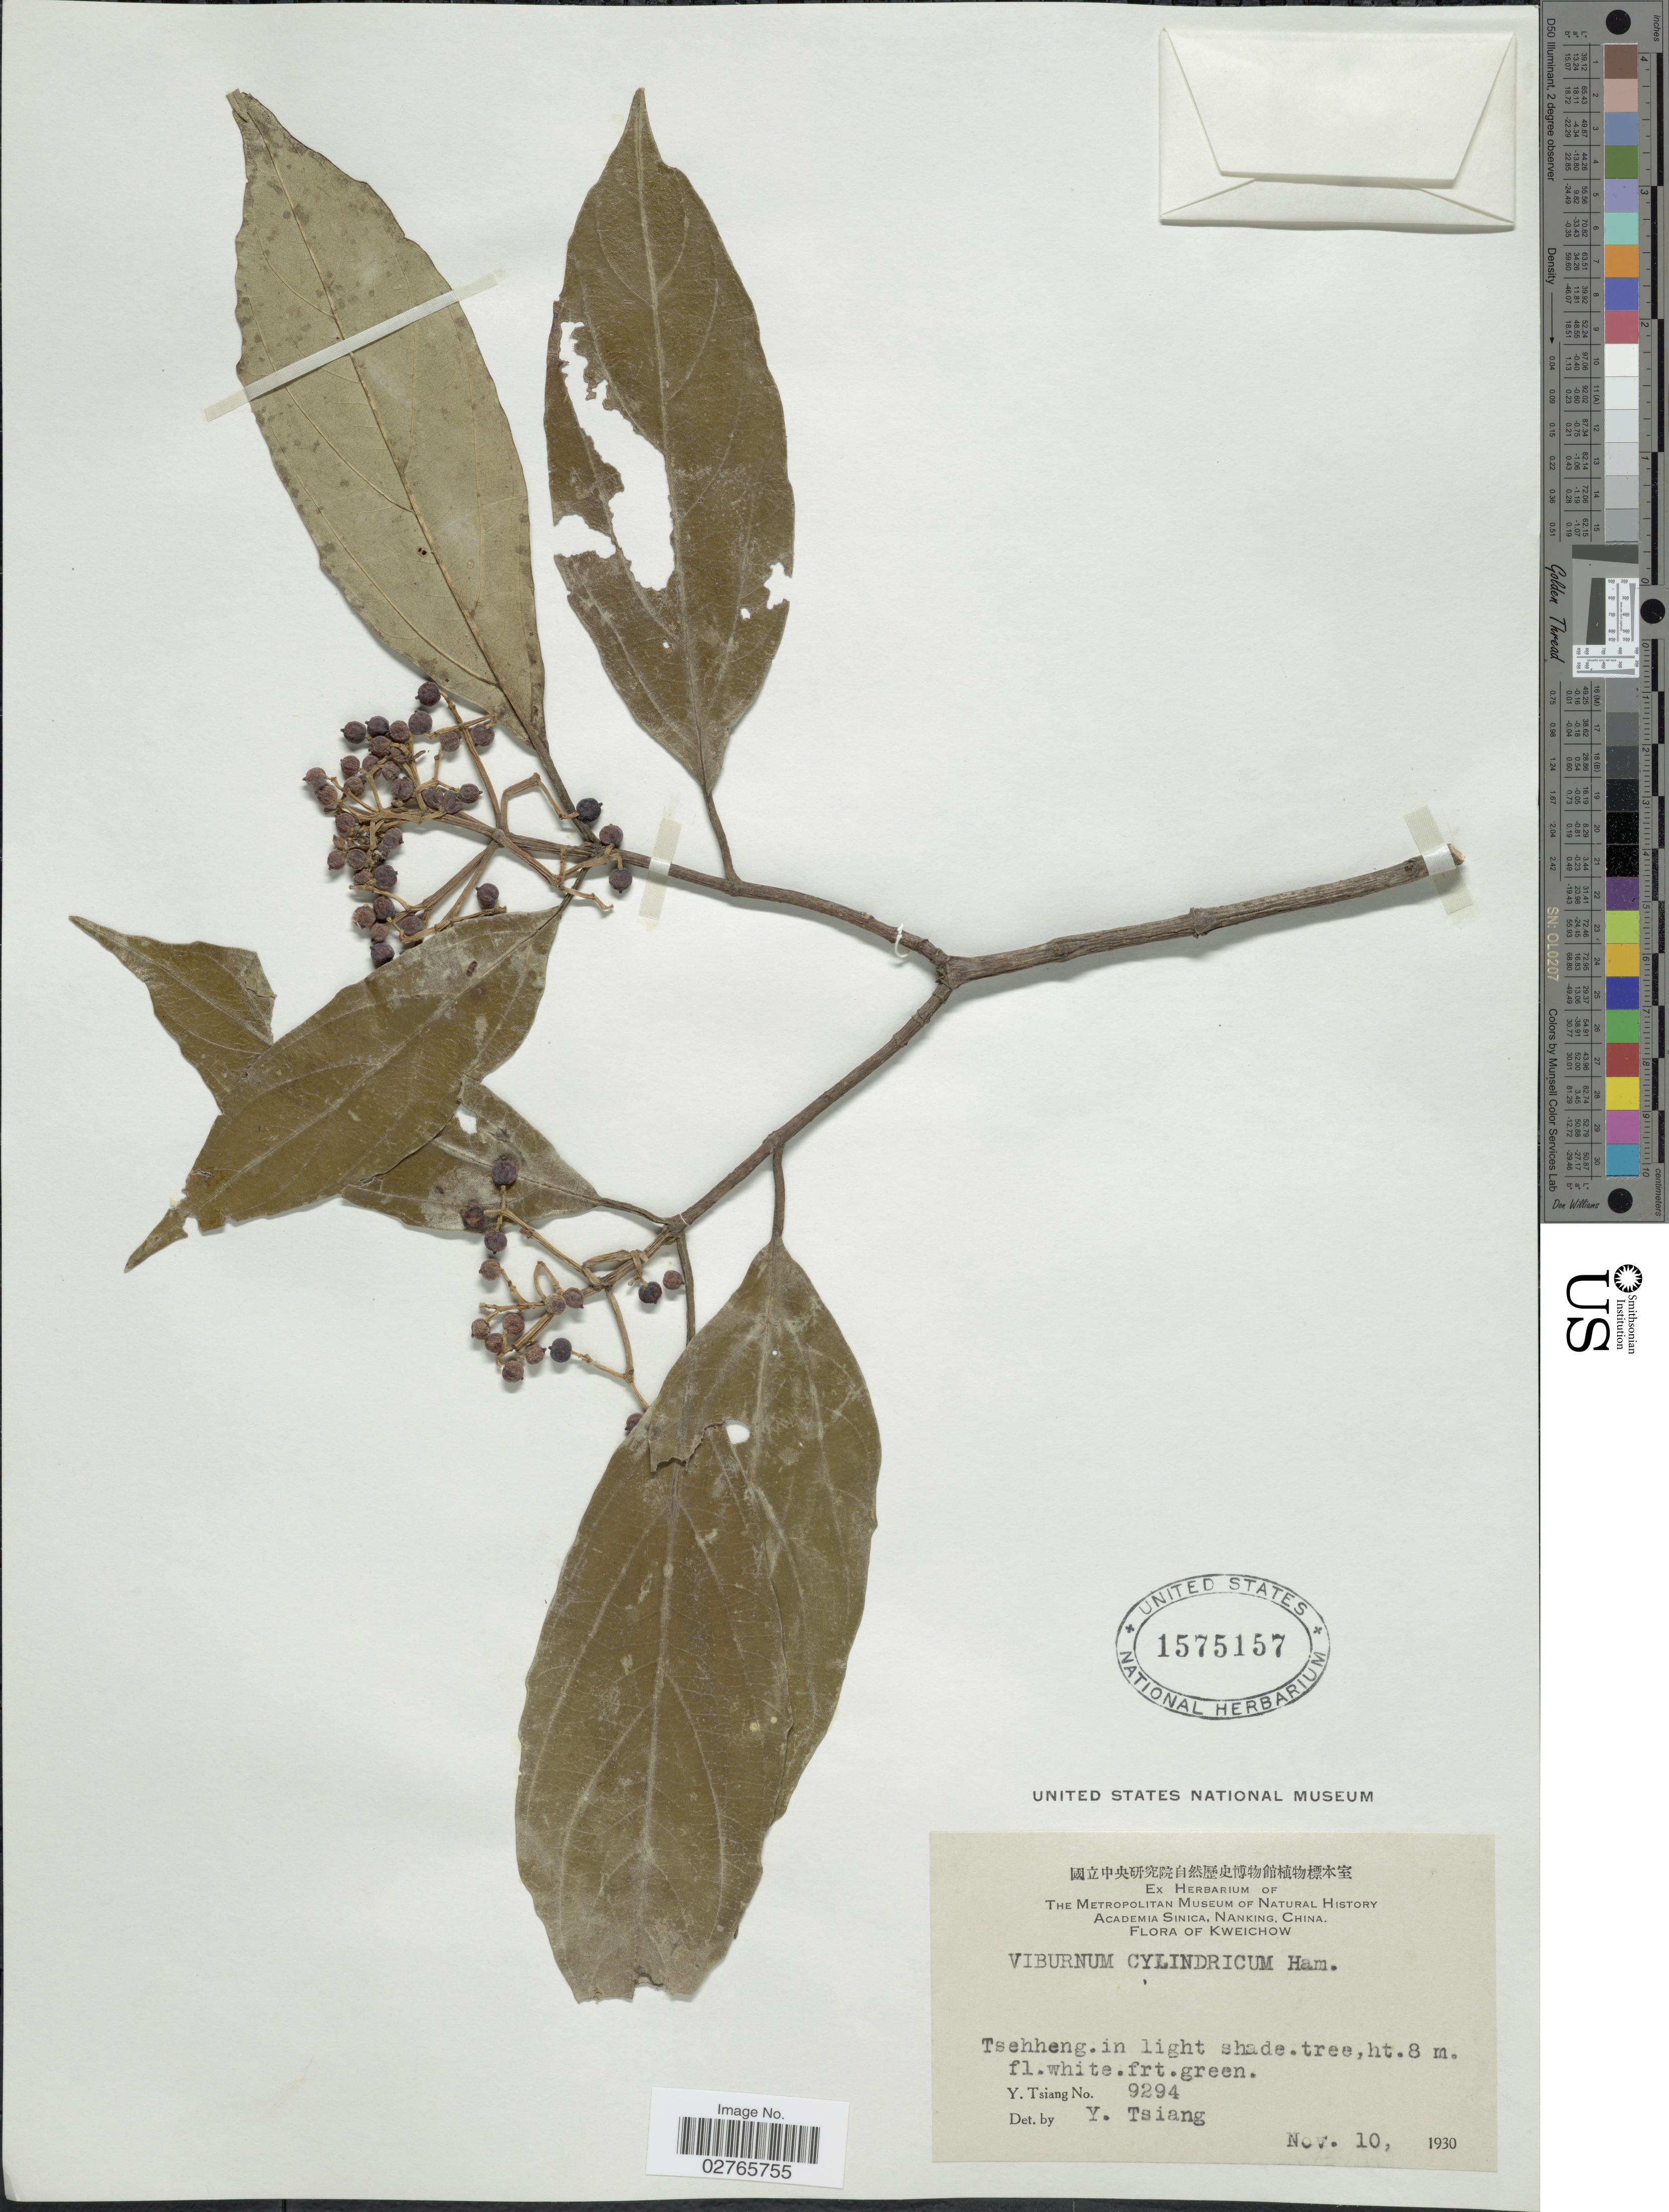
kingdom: Plantae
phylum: Tracheophyta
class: Magnoliopsida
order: Dipsacales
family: Viburnaceae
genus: Viburnum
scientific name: Viburnum cylindricum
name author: Buch.-Ham.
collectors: Y. Tsiang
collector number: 9294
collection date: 1930-11-10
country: China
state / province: Guizhou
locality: Kweichow.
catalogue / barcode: US 1575157